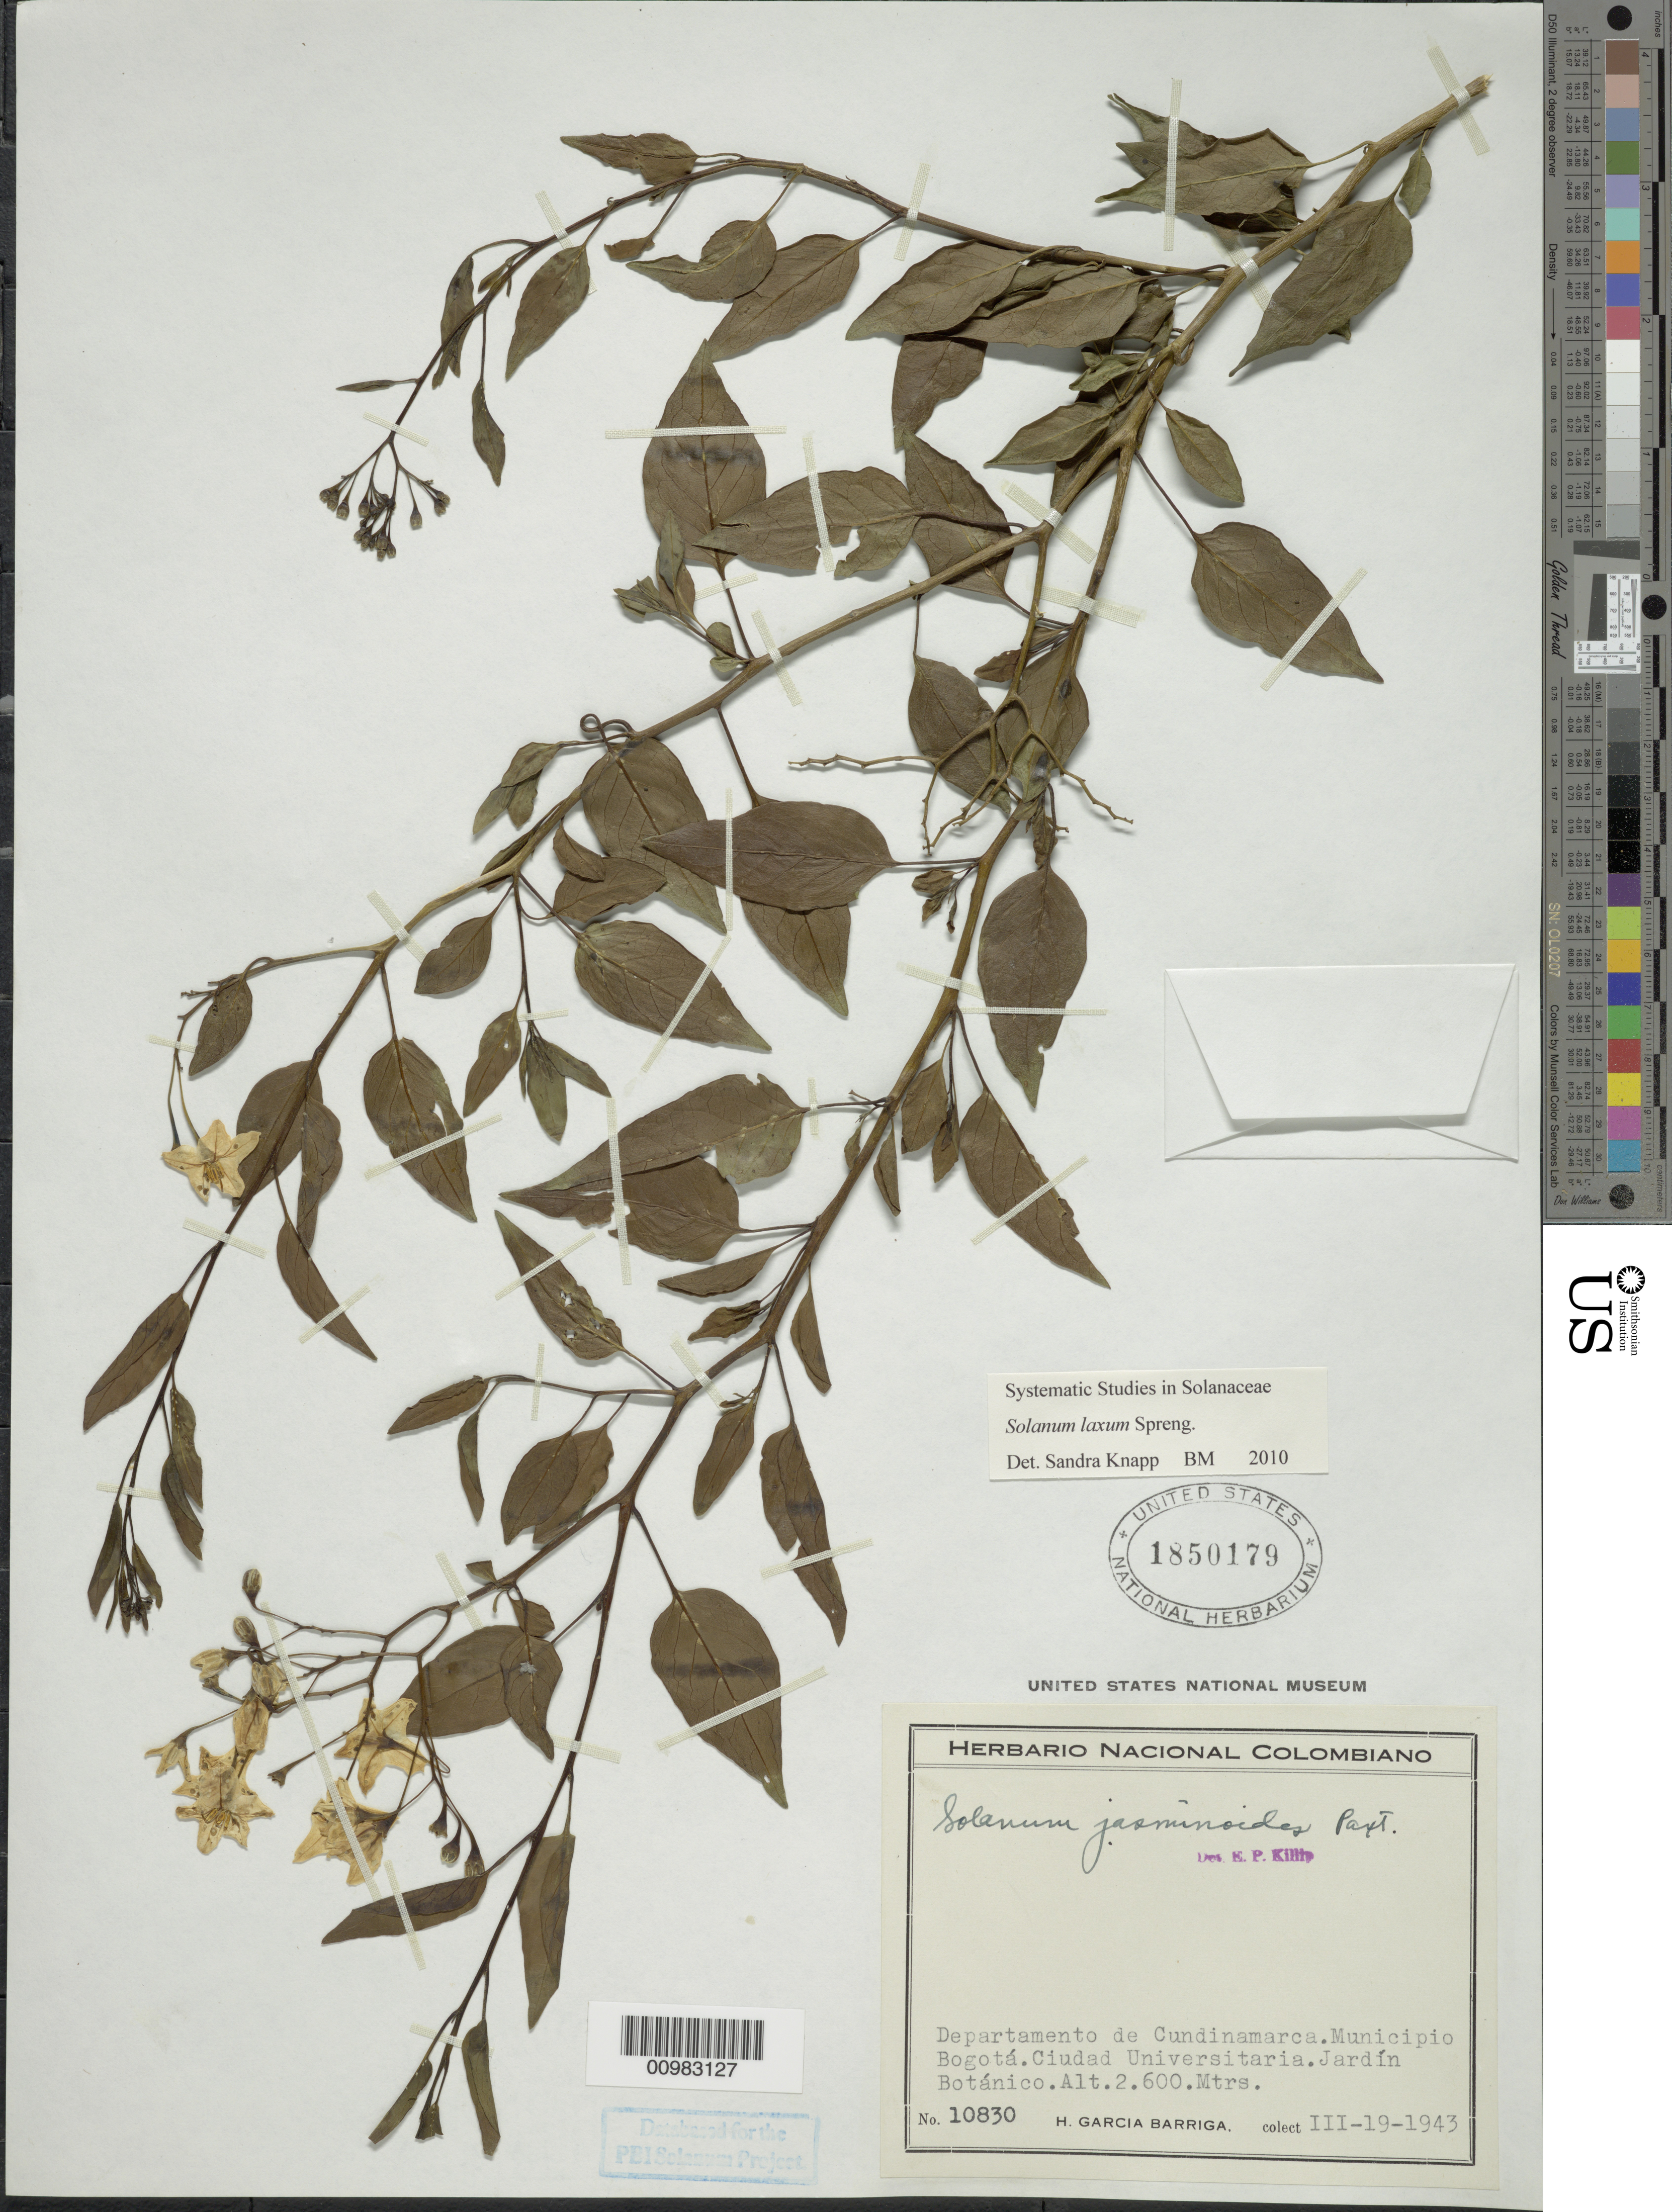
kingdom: Plantae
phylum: Tracheophyta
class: Magnoliopsida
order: Solanales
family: Solanaceae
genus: Solanum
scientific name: Solanum laxum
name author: Spreng.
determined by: Knapp, S. D.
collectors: H. García Barriga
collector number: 10830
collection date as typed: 19 Mar 1943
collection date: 1943-03-19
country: Colombia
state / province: Cundinamarca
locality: Cuidad Universitaria, Jardín Botánico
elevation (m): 2600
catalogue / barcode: US 1850179